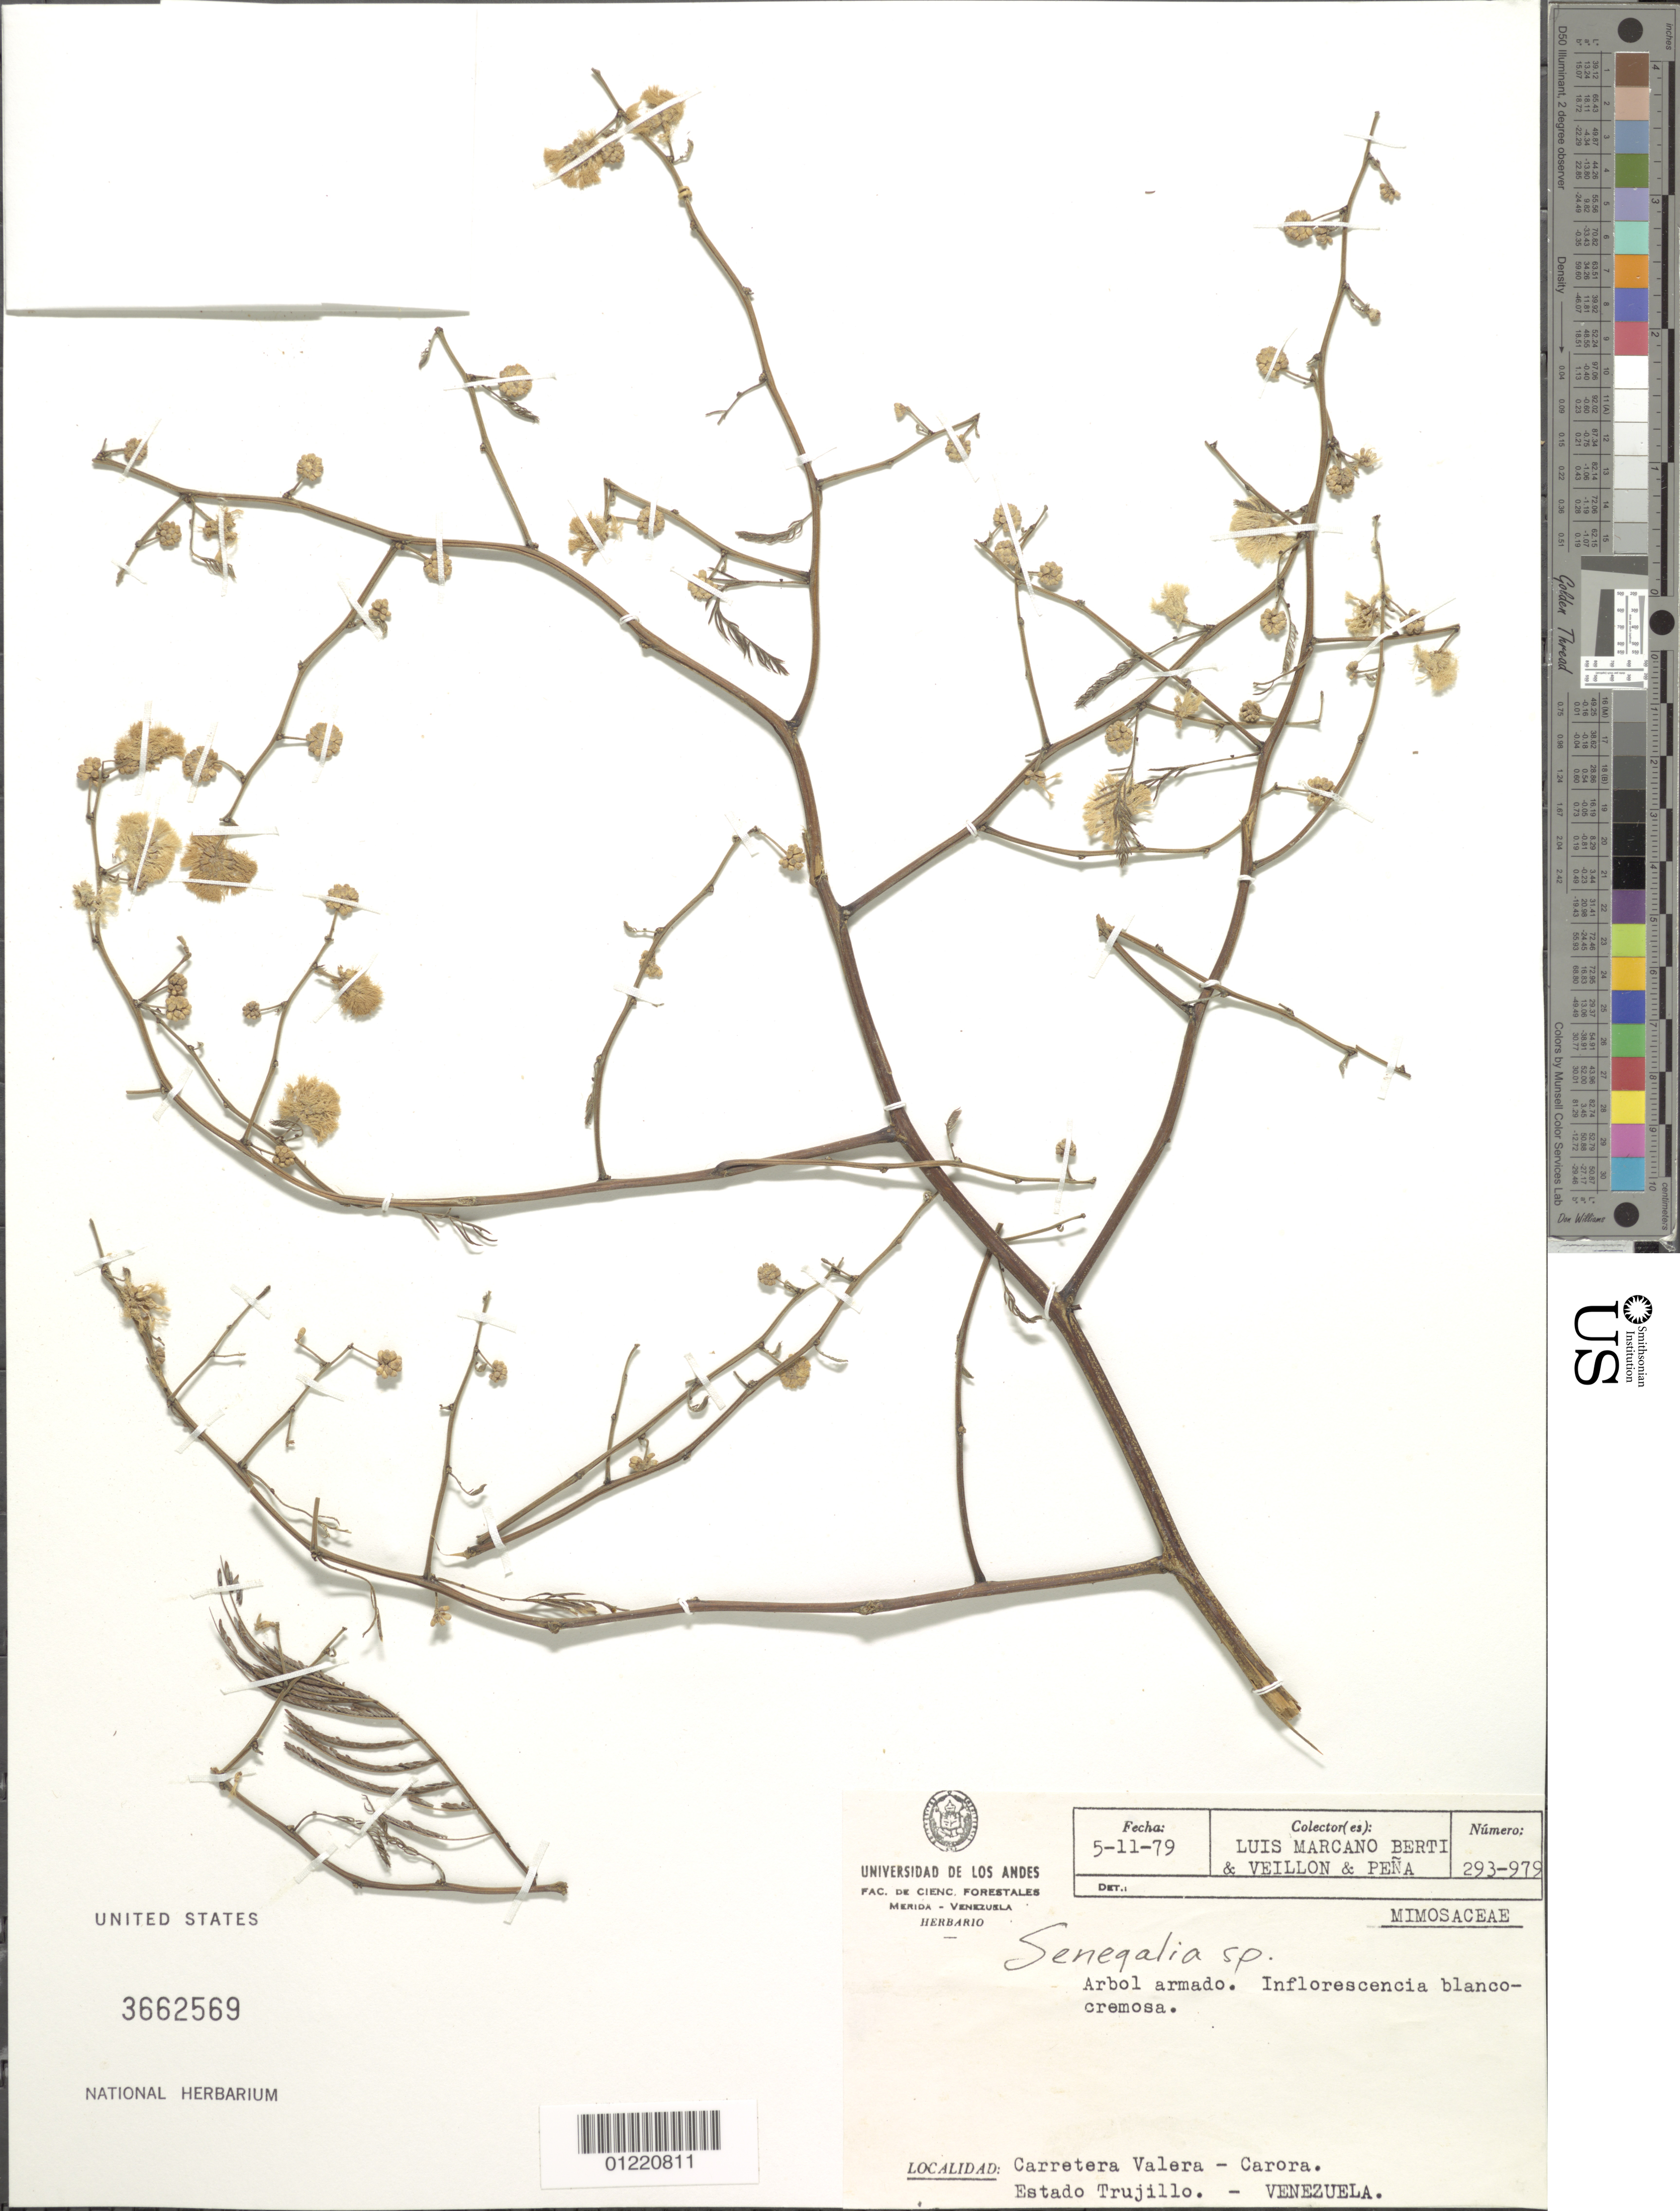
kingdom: Plantae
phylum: Tracheophyta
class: Magnoliopsida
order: Fabales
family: Fabaceae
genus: Senegalia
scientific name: Senegalia sp.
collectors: L. Marcano-Berti, J. Veillon & I. Pena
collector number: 293-979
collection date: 1979-11-05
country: Venezuela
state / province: Trujillo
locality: Carretera valera - carora.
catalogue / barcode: US 3662569